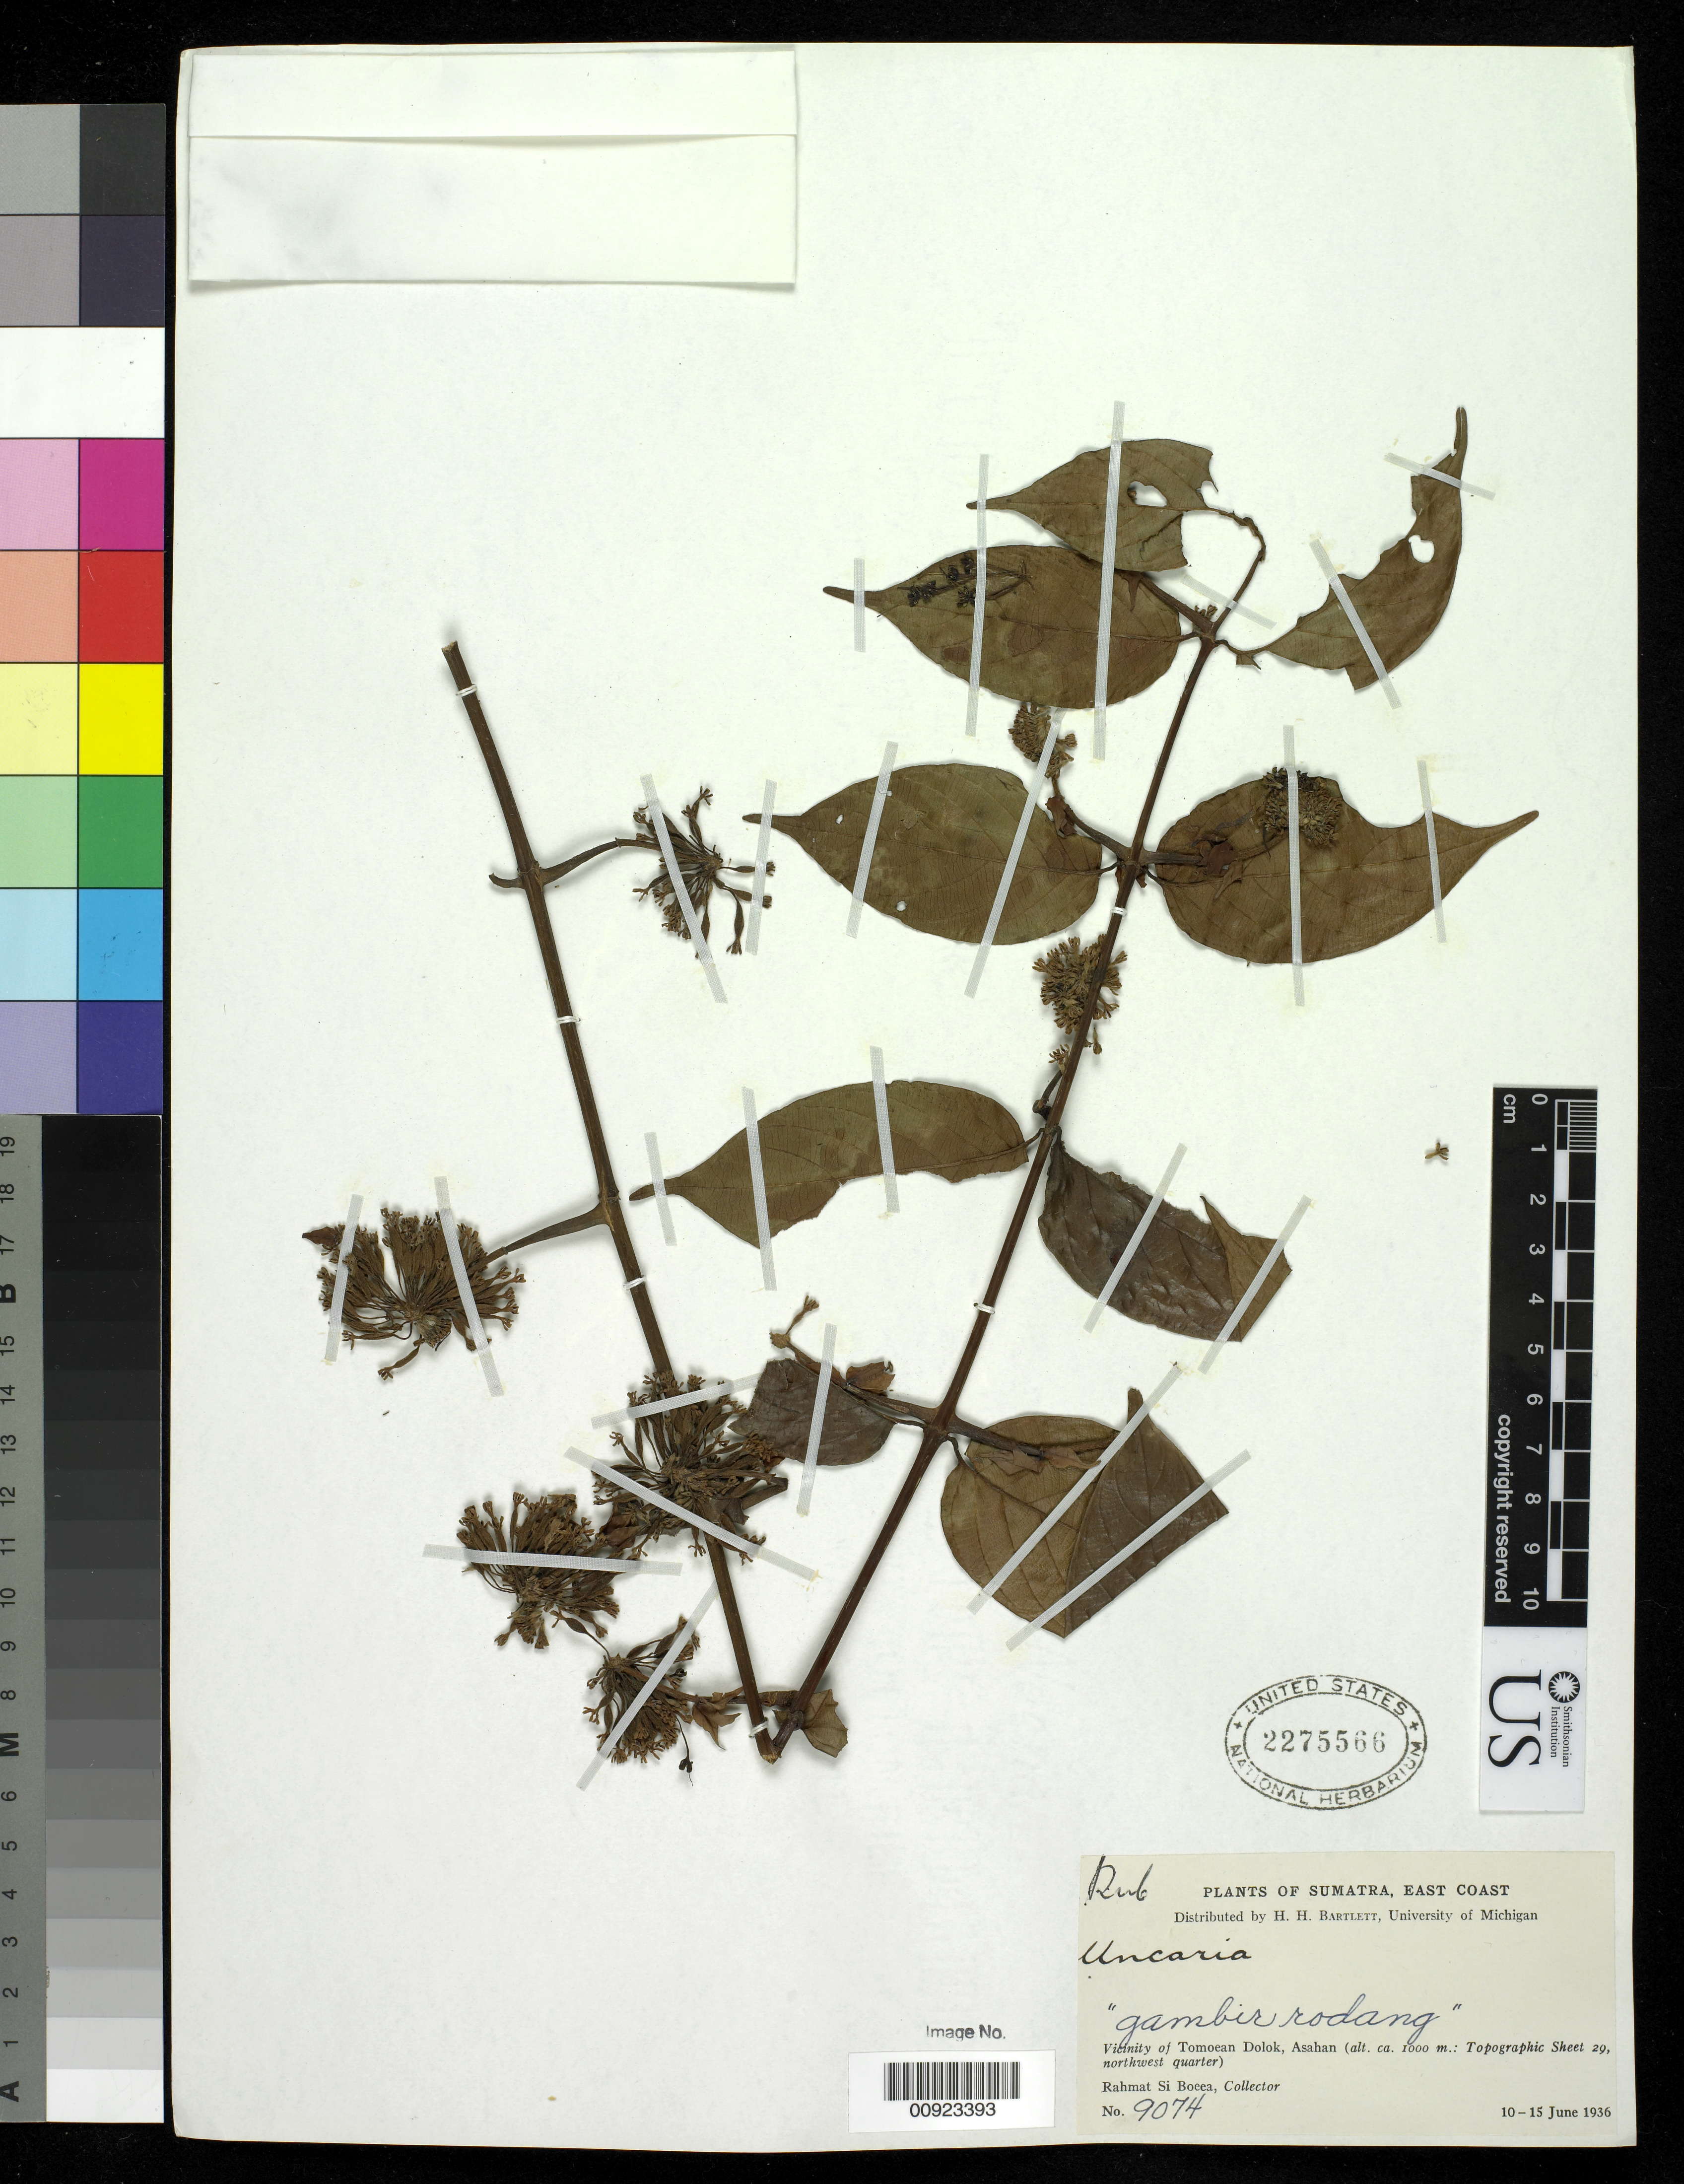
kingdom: Plantae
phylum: Tracheophyta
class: Magnoliopsida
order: Gentianales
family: Rubiaceae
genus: Uncaria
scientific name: Uncaria sp.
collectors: Rahmat Si Boeea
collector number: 9074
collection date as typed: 10 Jun 1936 to 15 Jun 1936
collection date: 1936-06-10/1936-06-15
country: Indonesia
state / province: Sumatra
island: Sumatra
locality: Vicinity of Tomoean Dolok, Asahan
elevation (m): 1000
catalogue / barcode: US 2275566